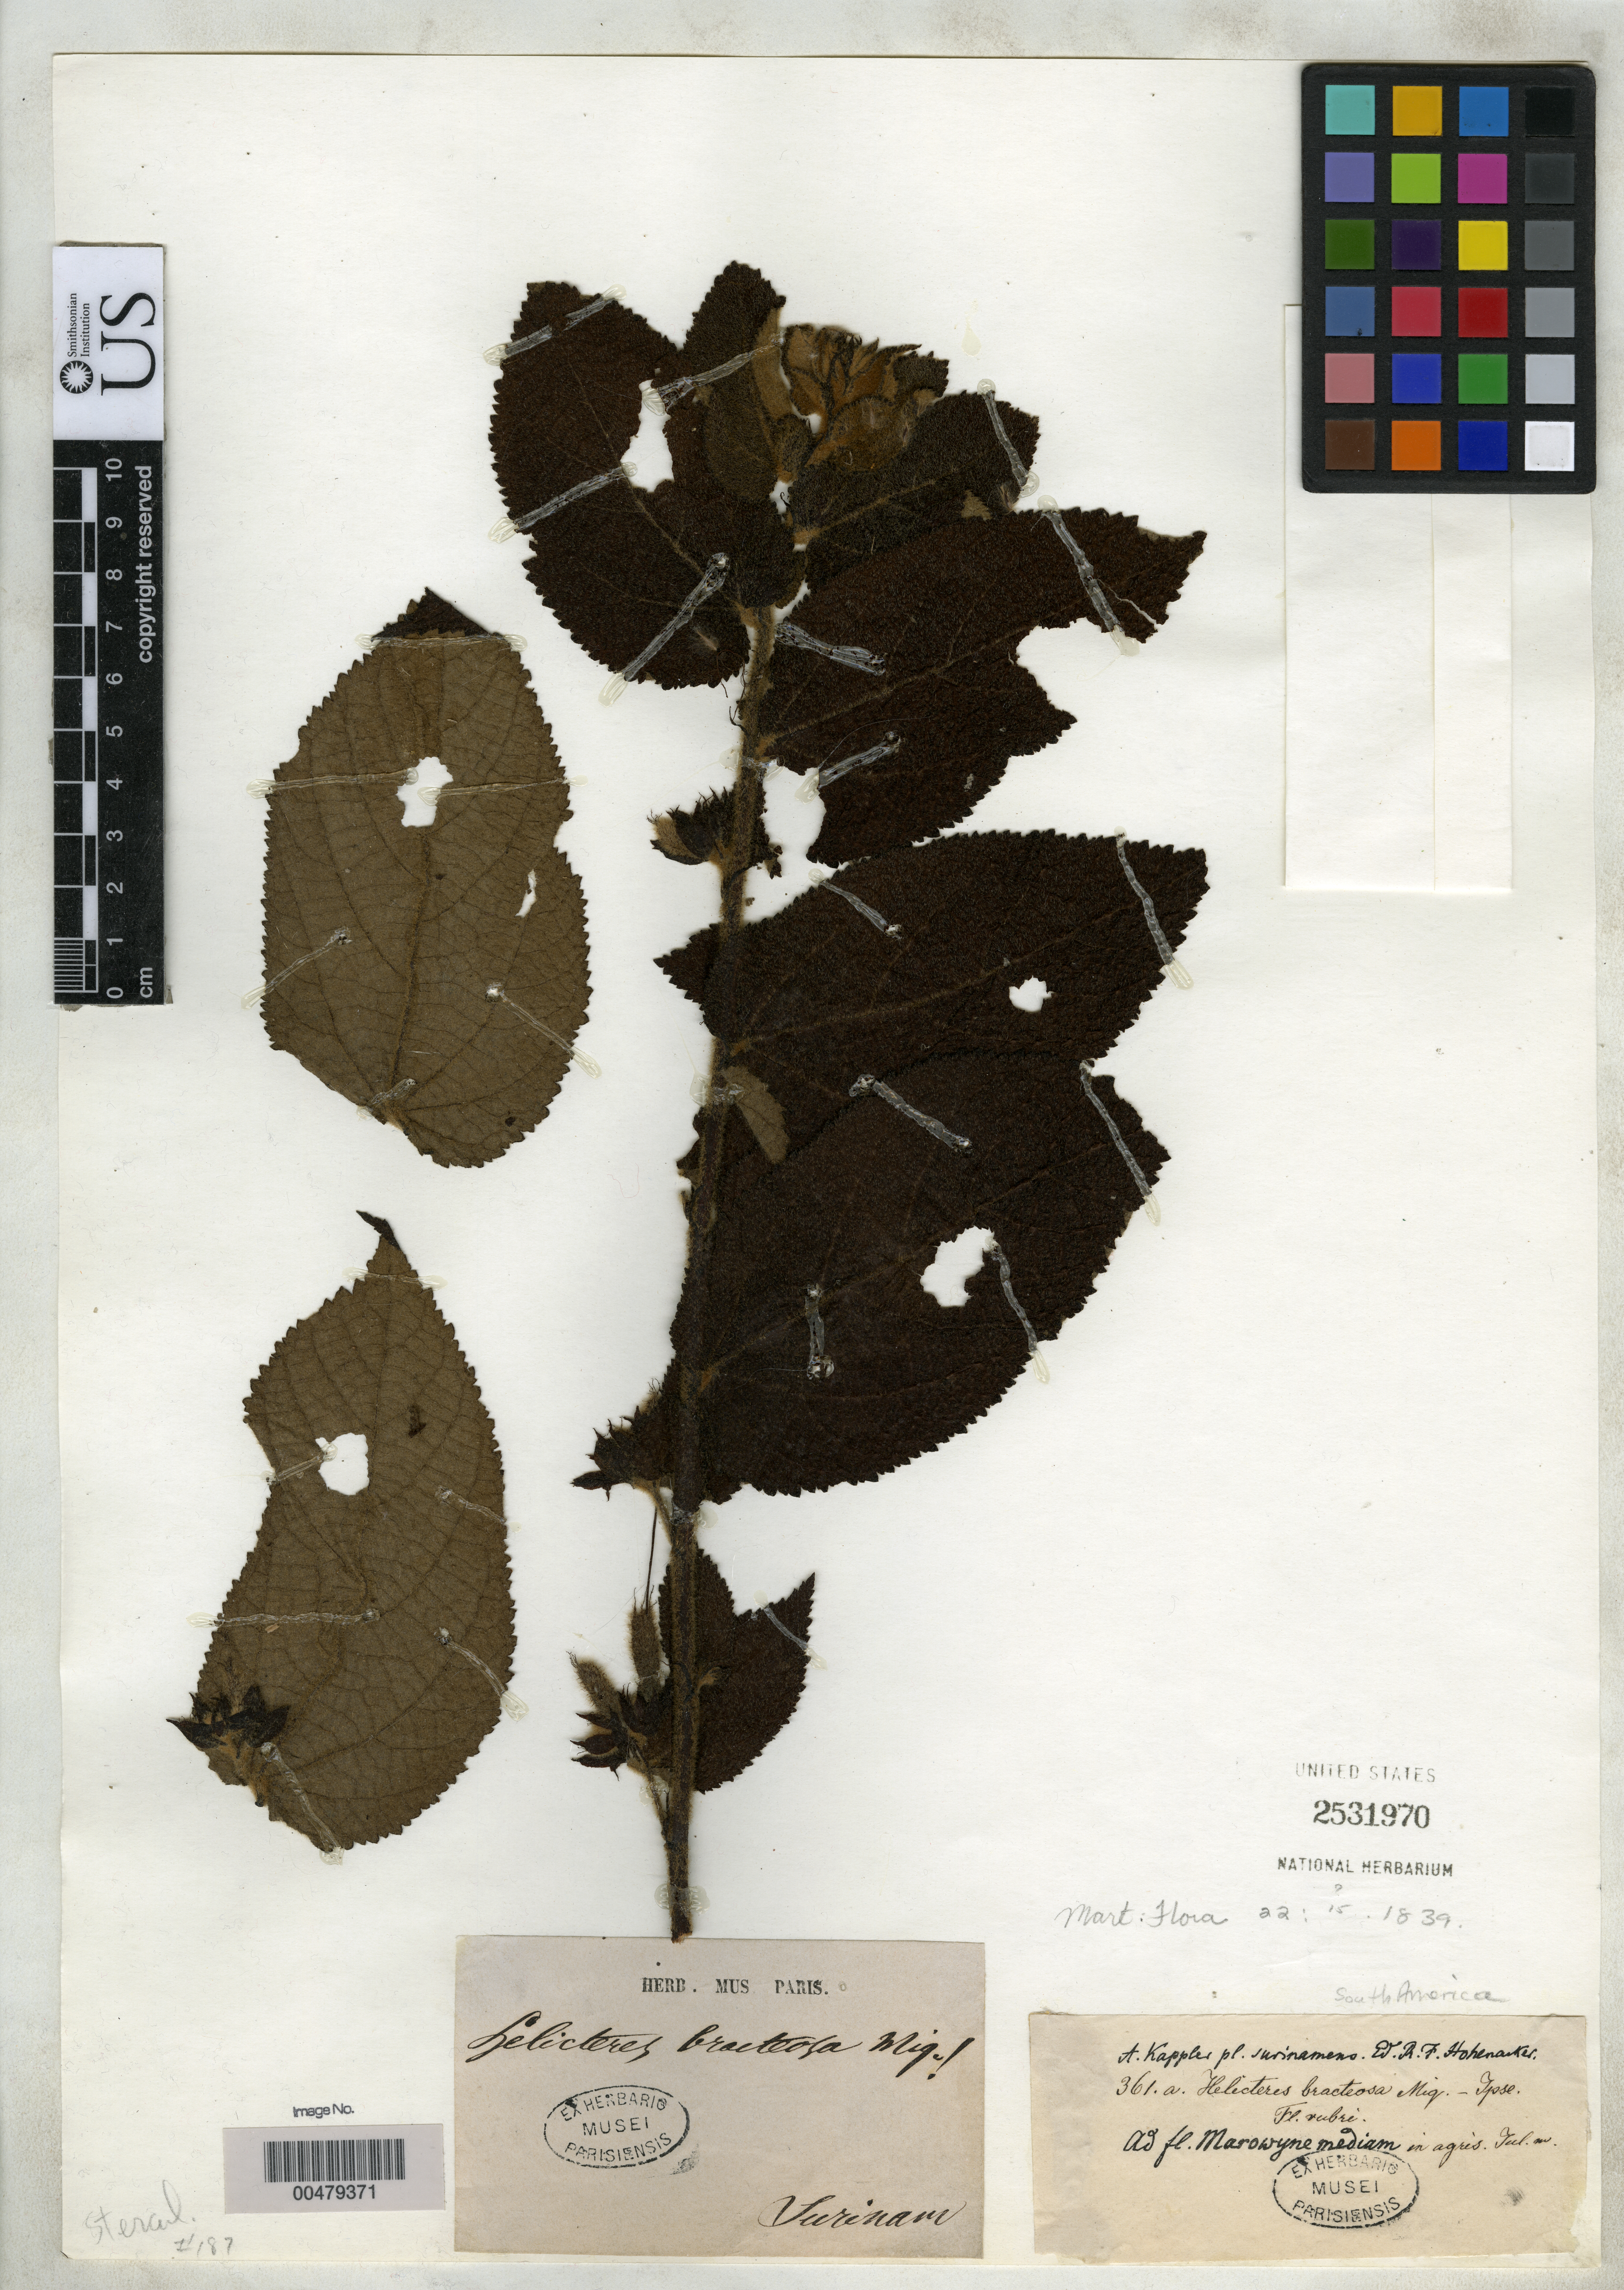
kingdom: Plantae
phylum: Tracheophyta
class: Magnoliopsida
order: Malvales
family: Malvaceae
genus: Helicteres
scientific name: Helicteres pentandra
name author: L.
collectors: A. Kappler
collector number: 361 a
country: Suriname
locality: Ad fl. Marowyne.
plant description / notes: Name annotated on sheet is "Helicteres bracteosa Miq.", presumably an error for Helicteres bracteosa Mart.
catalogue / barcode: US 2531970